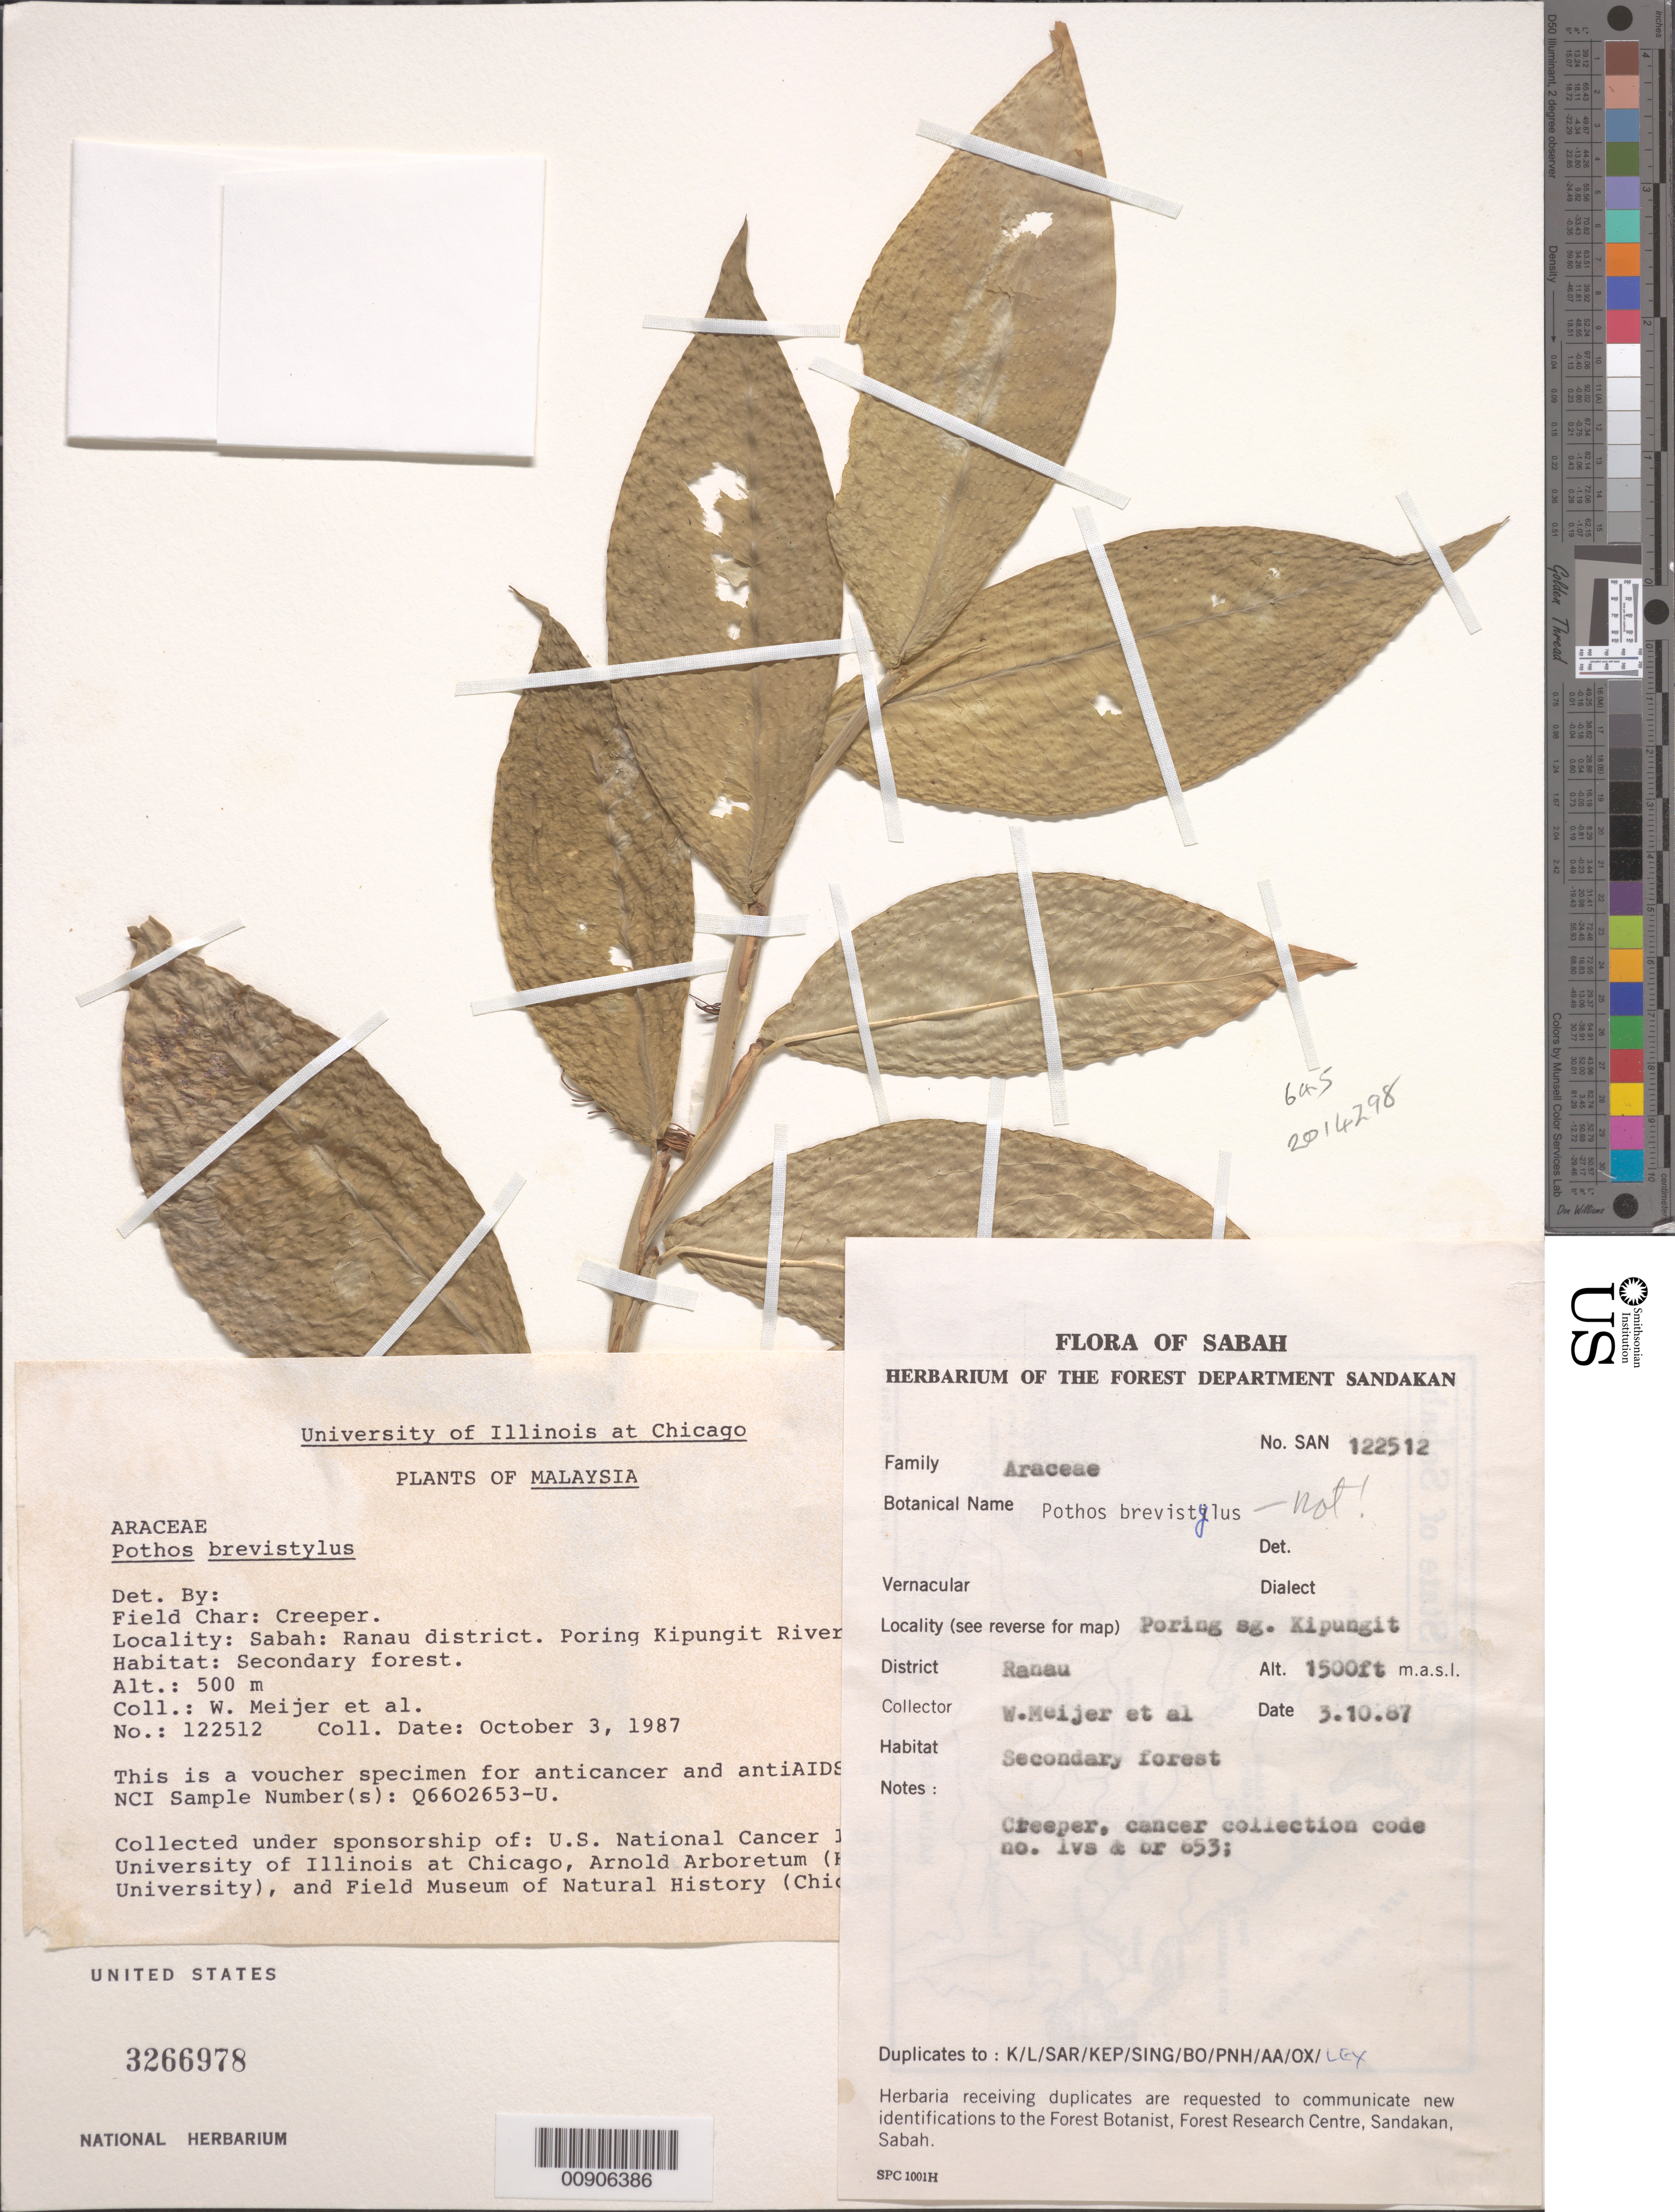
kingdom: Plantae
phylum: Tracheophyta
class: Liliopsida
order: Alismatales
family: Araceae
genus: Pothos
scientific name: Pothos sp.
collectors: W. Meijer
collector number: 122512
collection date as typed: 03 Oct 1987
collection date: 1987-10-03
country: Indonesia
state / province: Kalimantan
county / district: Kalimantan Barat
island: Borneo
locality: Poring sg. Kipungit; Ranau district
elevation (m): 457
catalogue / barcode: US 3266978